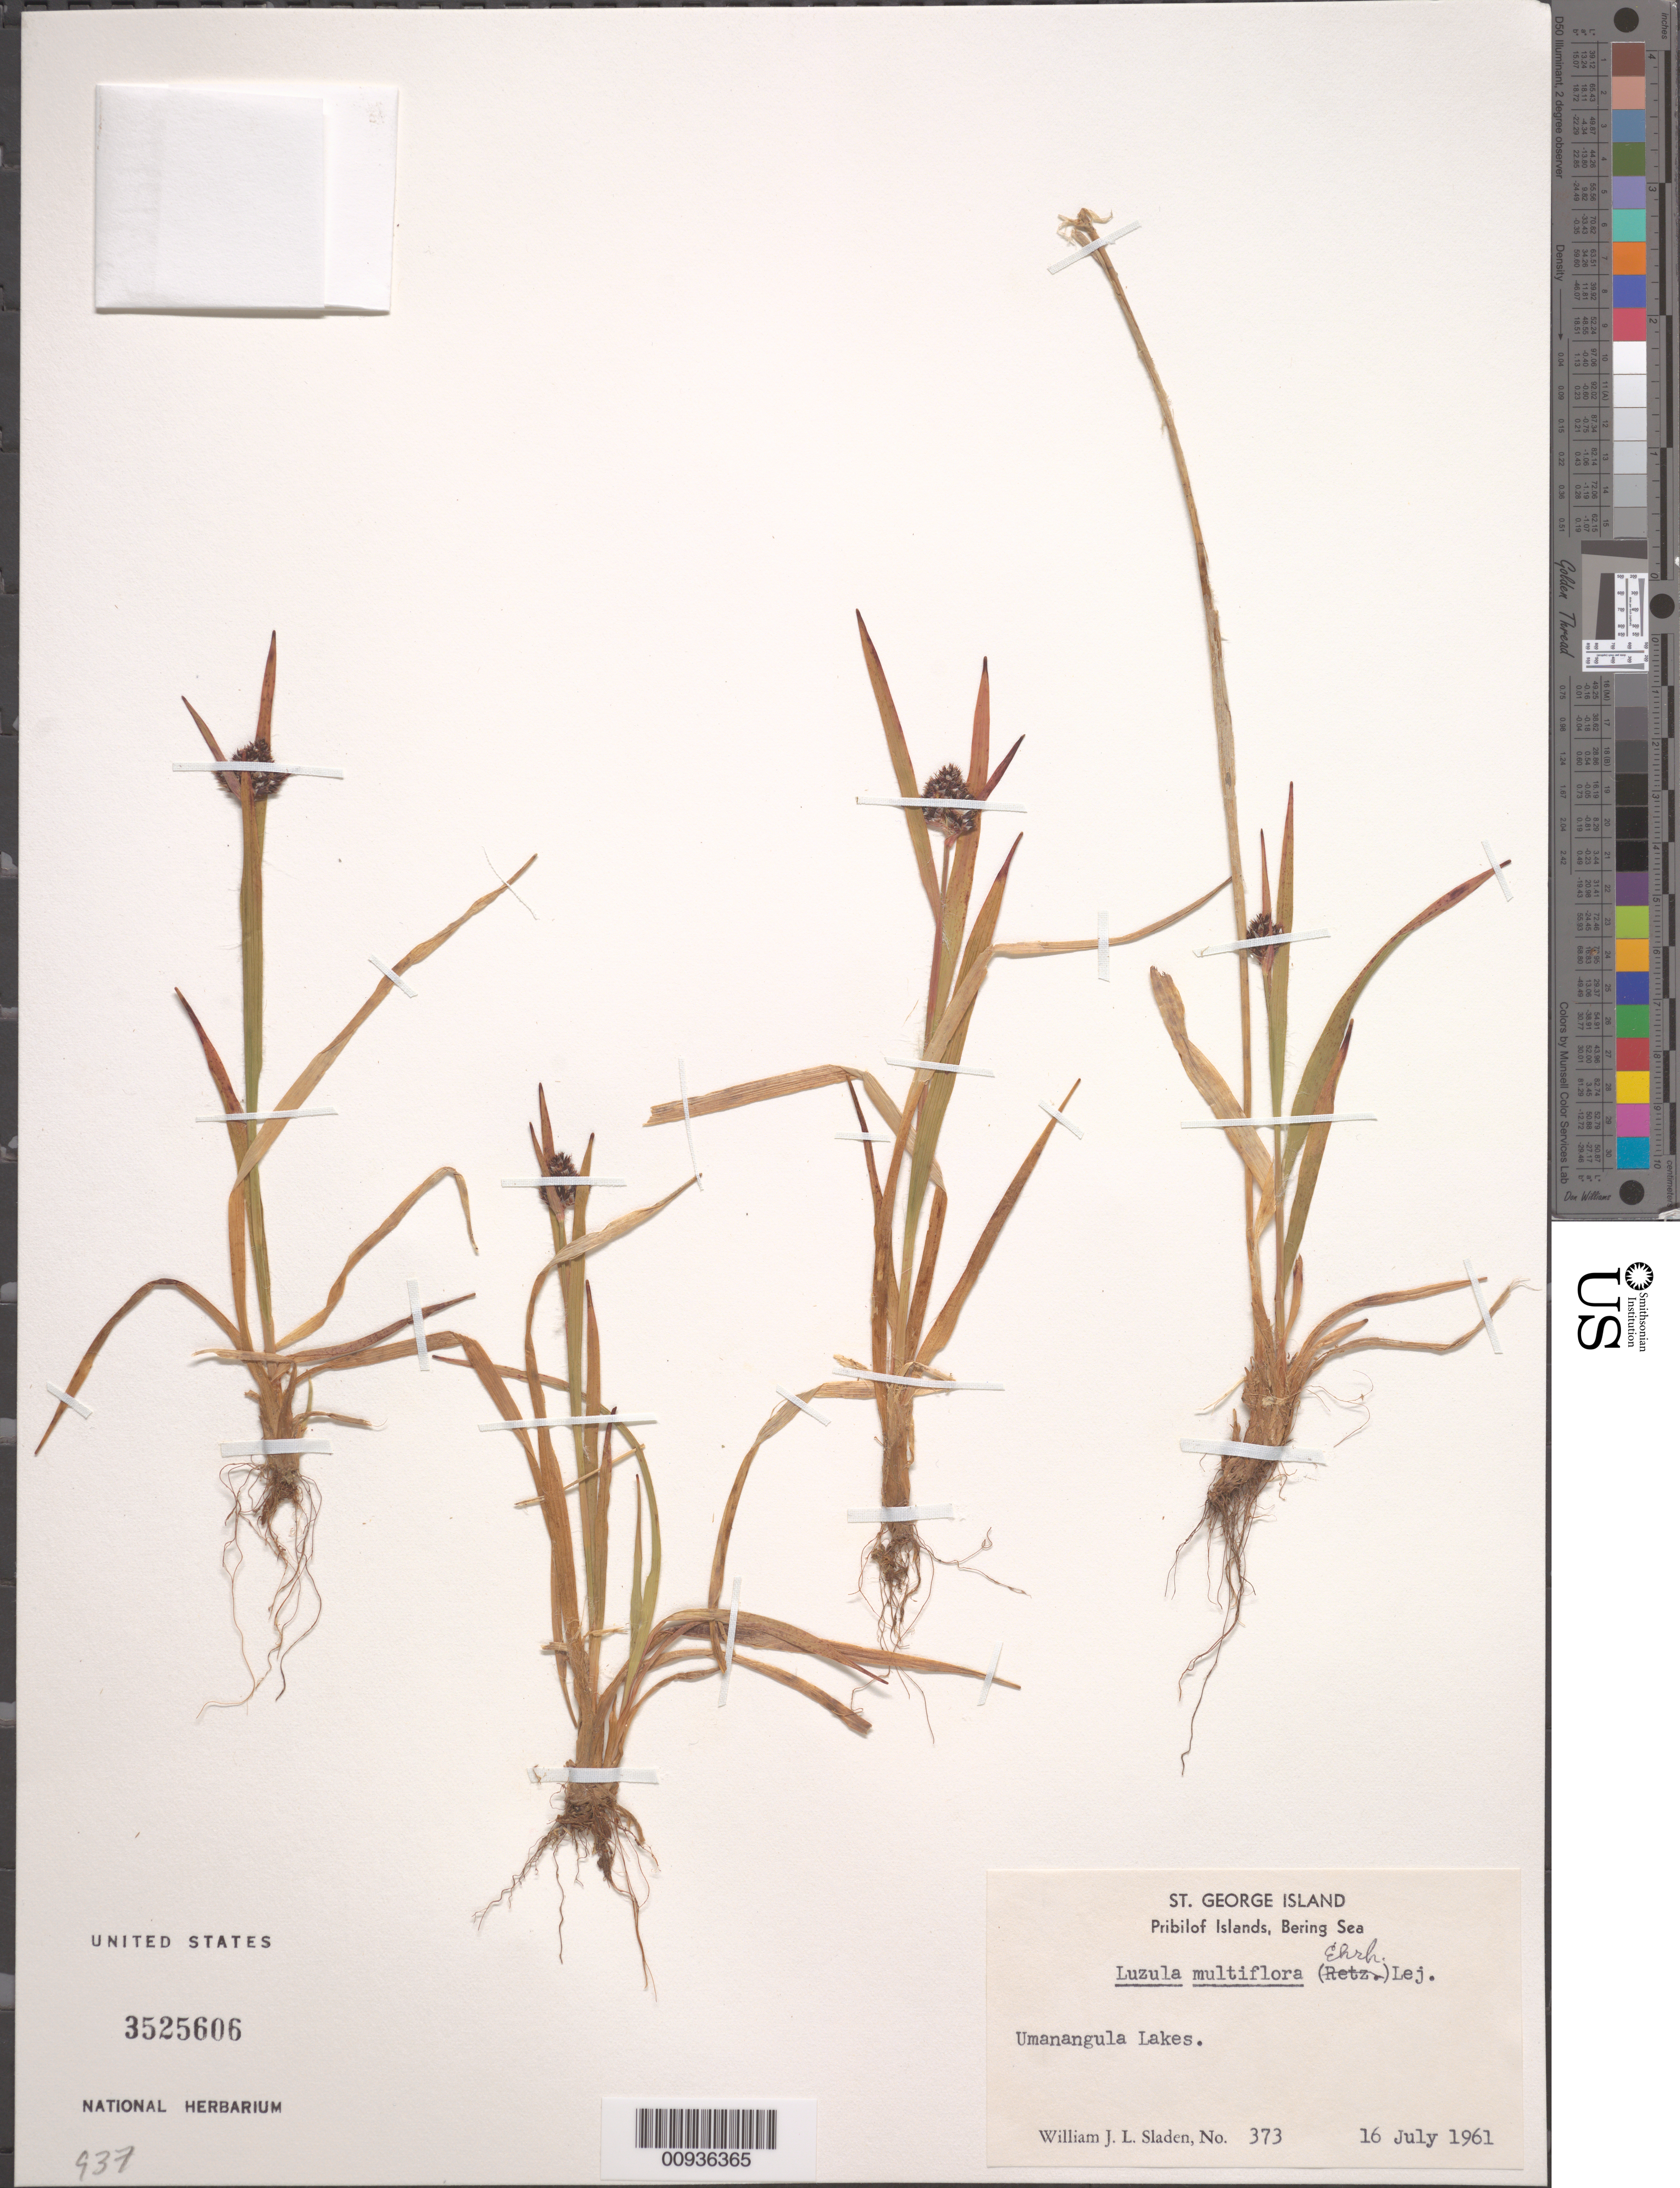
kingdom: Plantae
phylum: Tracheophyta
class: Liliopsida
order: Poales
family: Juncaceae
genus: Luzula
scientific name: Luzula multiflora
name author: (Ehrh.) Lej.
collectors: W. Sladen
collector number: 373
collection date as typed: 16 Jul 1961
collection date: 1961-07-16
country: United States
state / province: Alaska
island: St. George Island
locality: St. George Island. Umanangula Lakes., Bering Sea, Pribilof Islands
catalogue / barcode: US 3525606